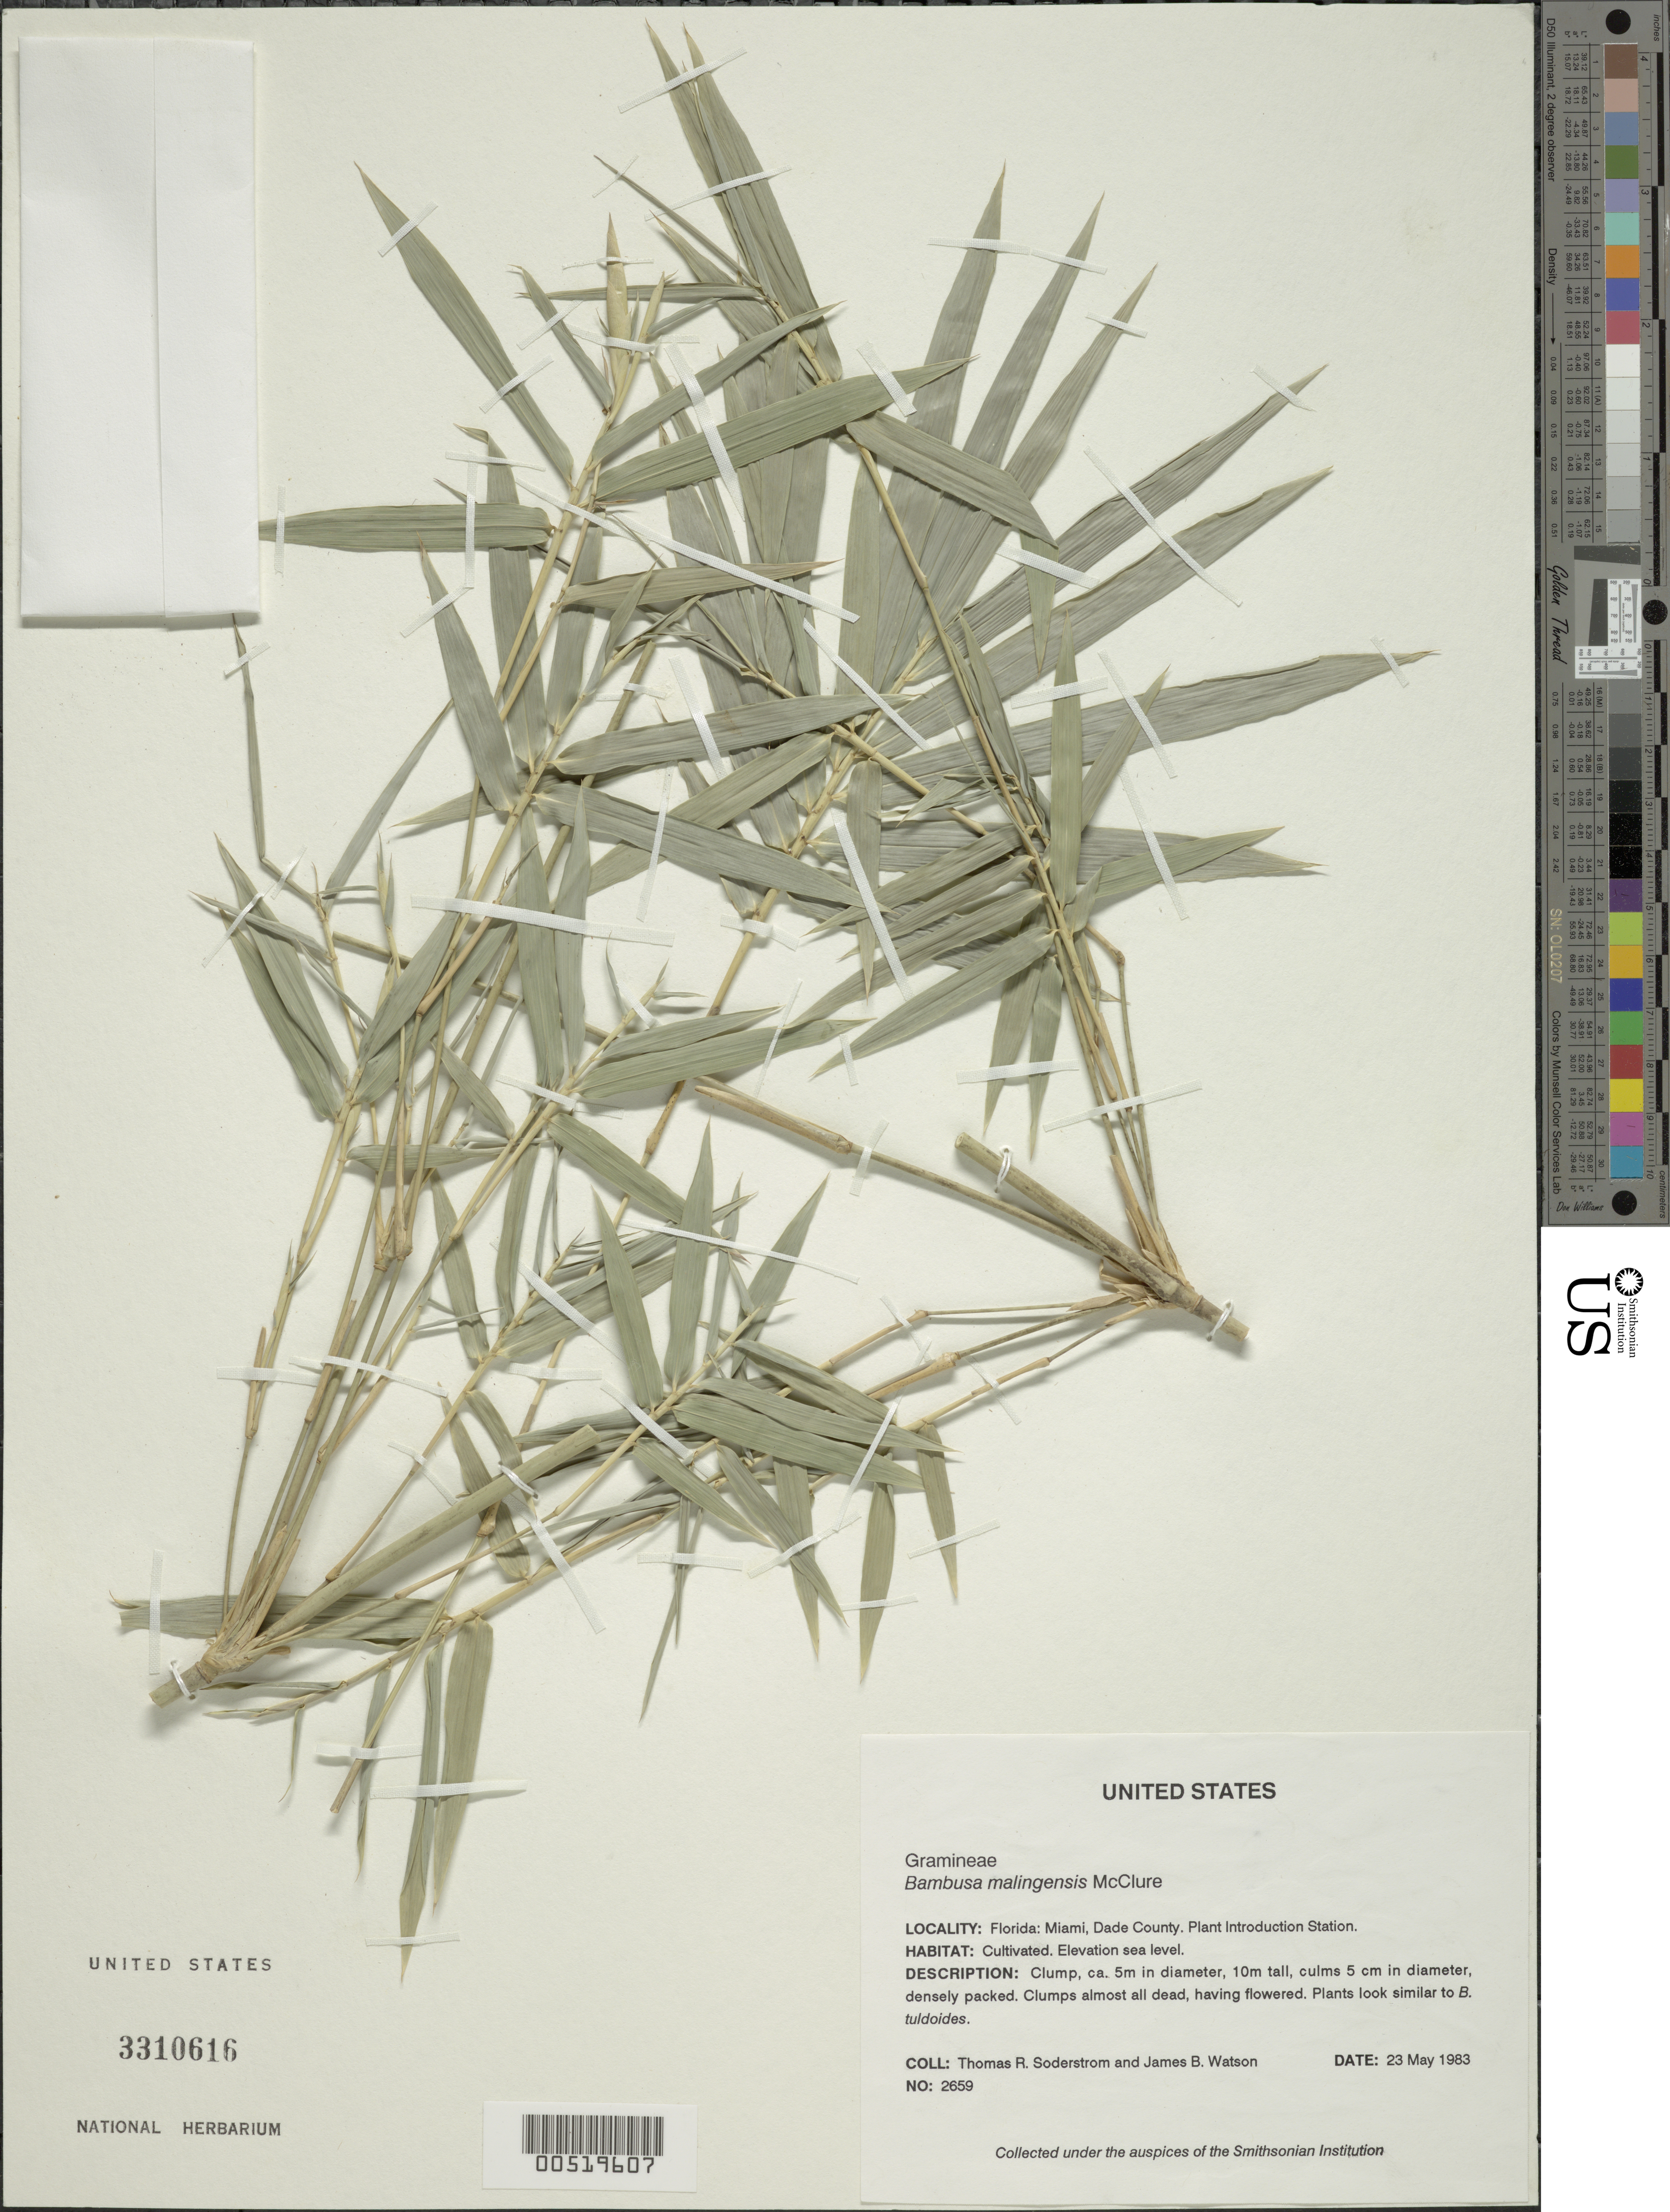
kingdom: Plantae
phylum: Tracheophyta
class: Liliopsida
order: Poales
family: Poaceae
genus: Bambusa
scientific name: Bambusa malingensis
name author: McClure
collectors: T. R. Soderstrom & J. B. Watson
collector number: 2659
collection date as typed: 23 May 1983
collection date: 1983-05-23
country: United States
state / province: Florida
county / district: Dade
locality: Miami, plant indroduction station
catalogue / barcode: US 3310616